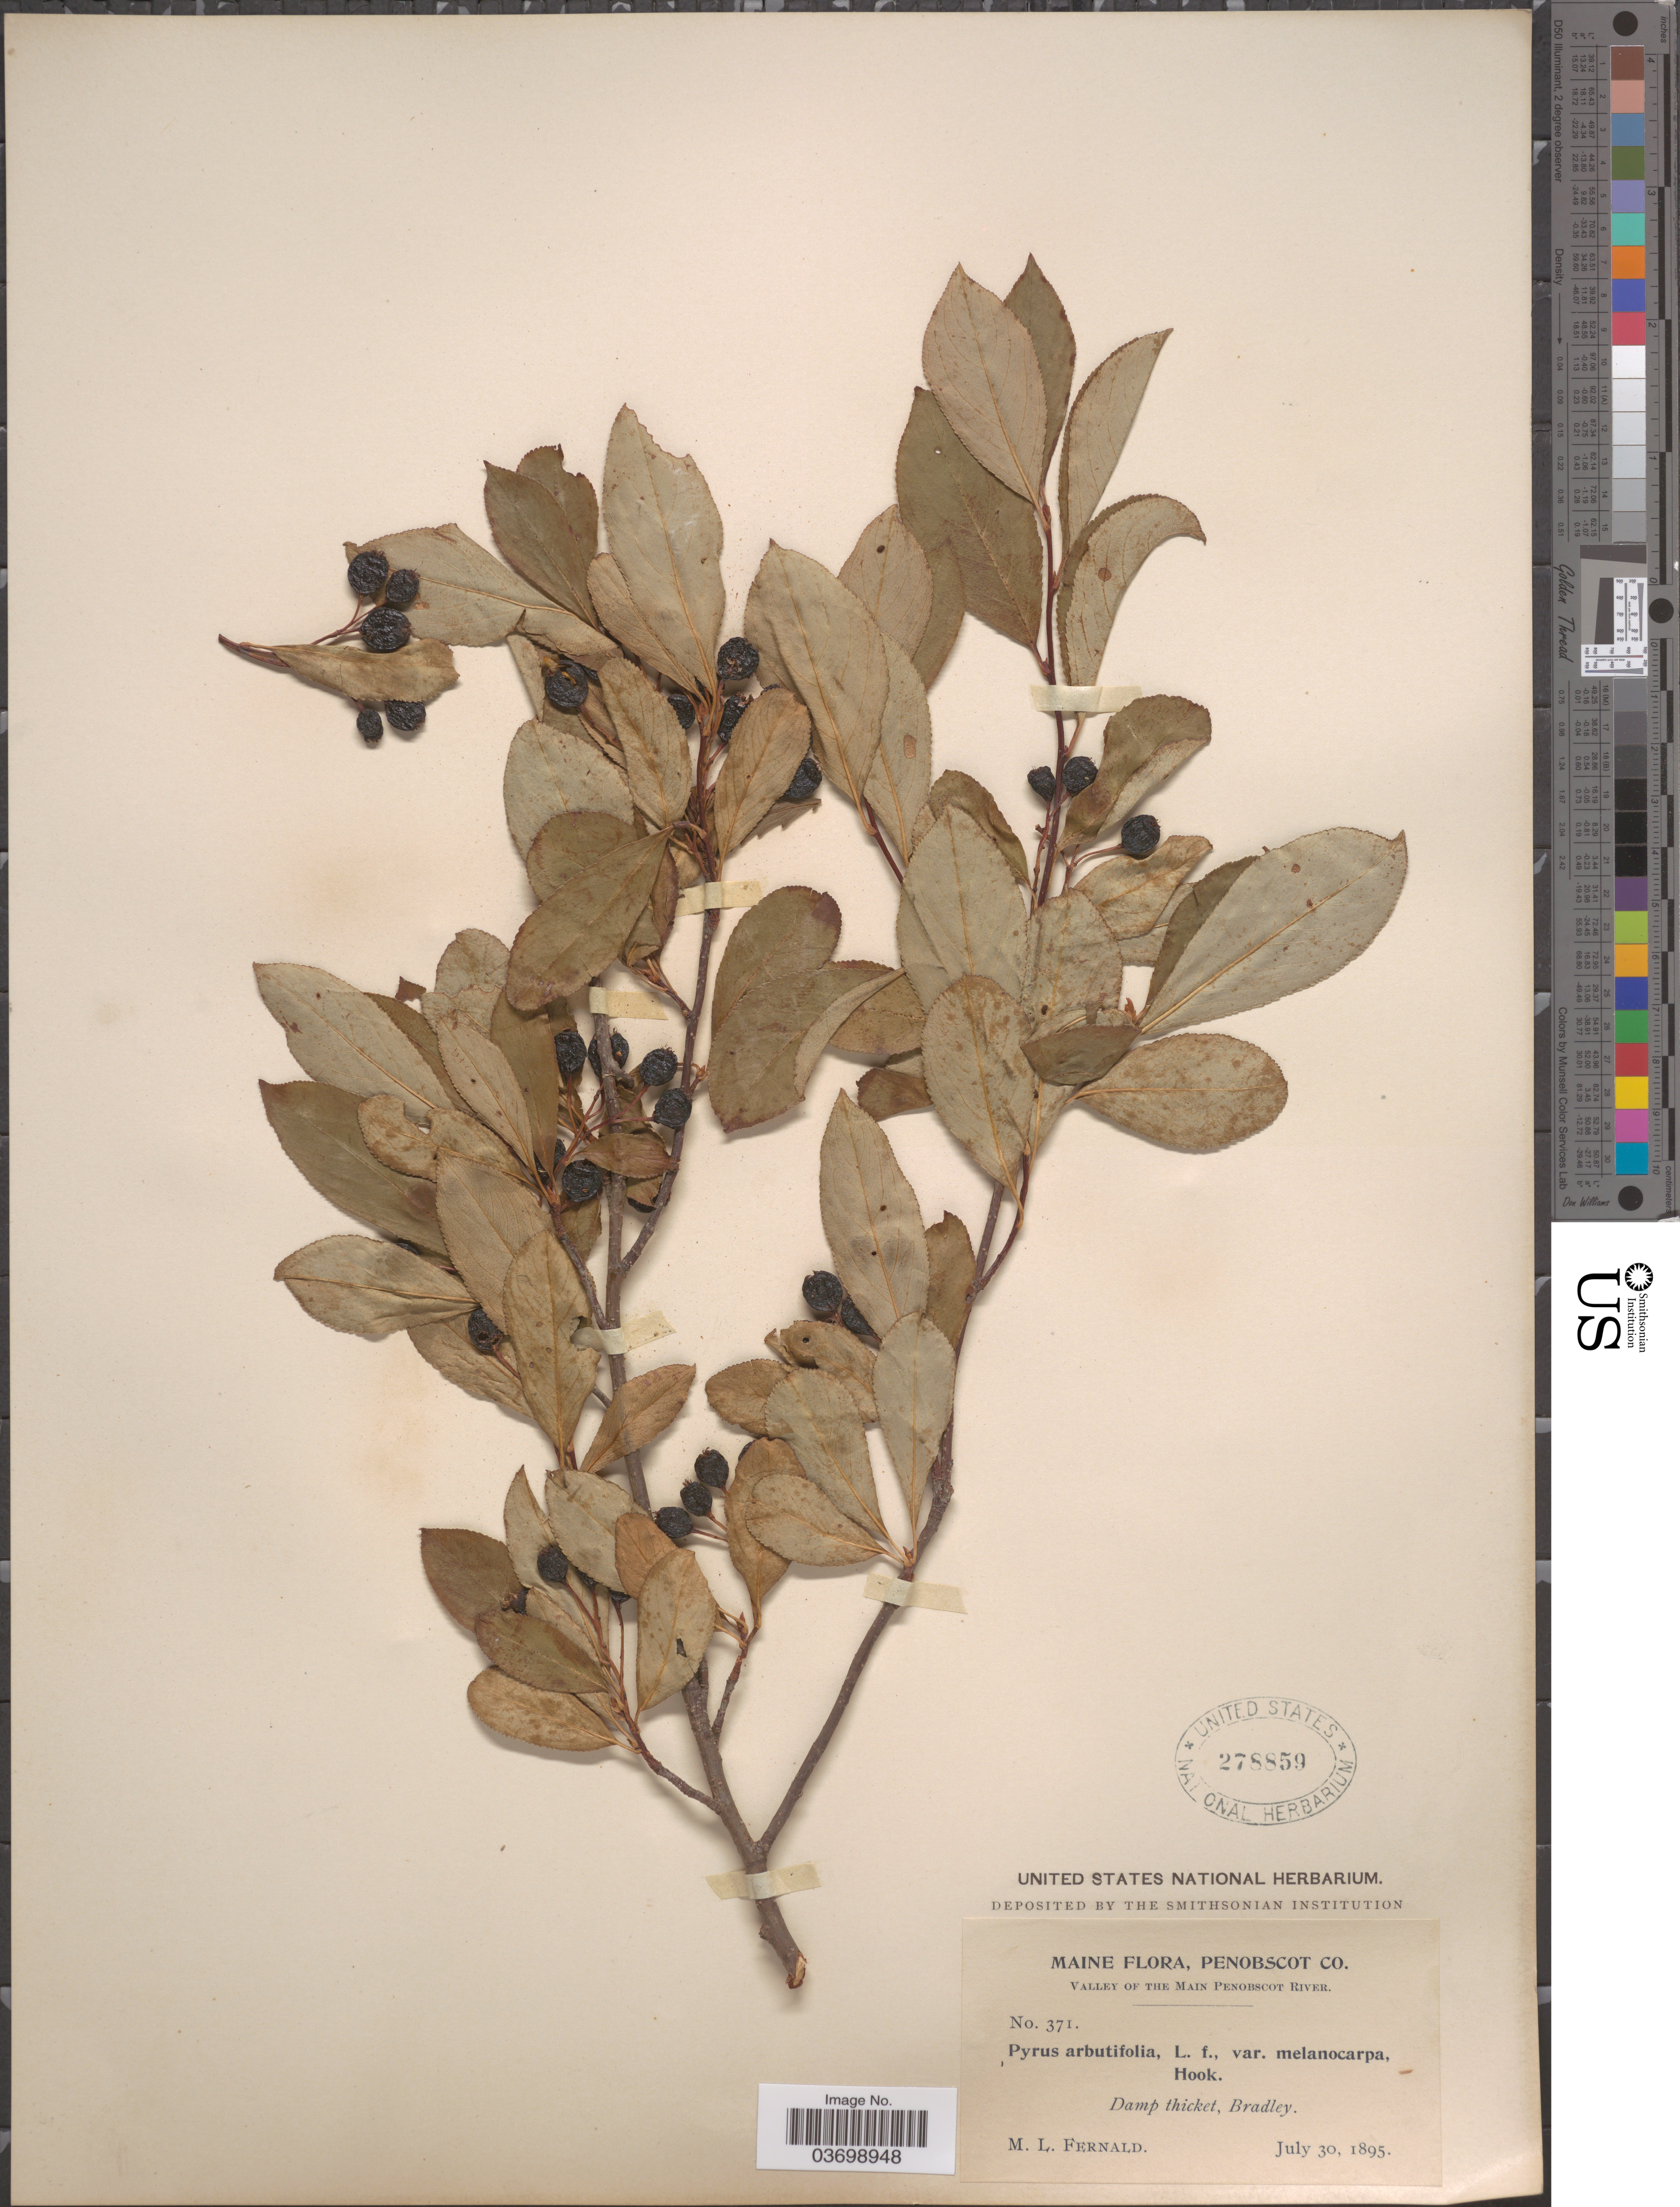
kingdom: Plantae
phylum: Tracheophyta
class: Magnoliopsida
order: Rosales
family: Rosaceae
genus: Aronia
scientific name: Aronia melanocarpa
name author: (Michx.) Elliott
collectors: M. L. Fernald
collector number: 371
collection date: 1895-07-30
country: United States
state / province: Maine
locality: Penobscot Co. Valley of The Main Penobscot River. Damp thicket, Bradley.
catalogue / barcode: US 278859